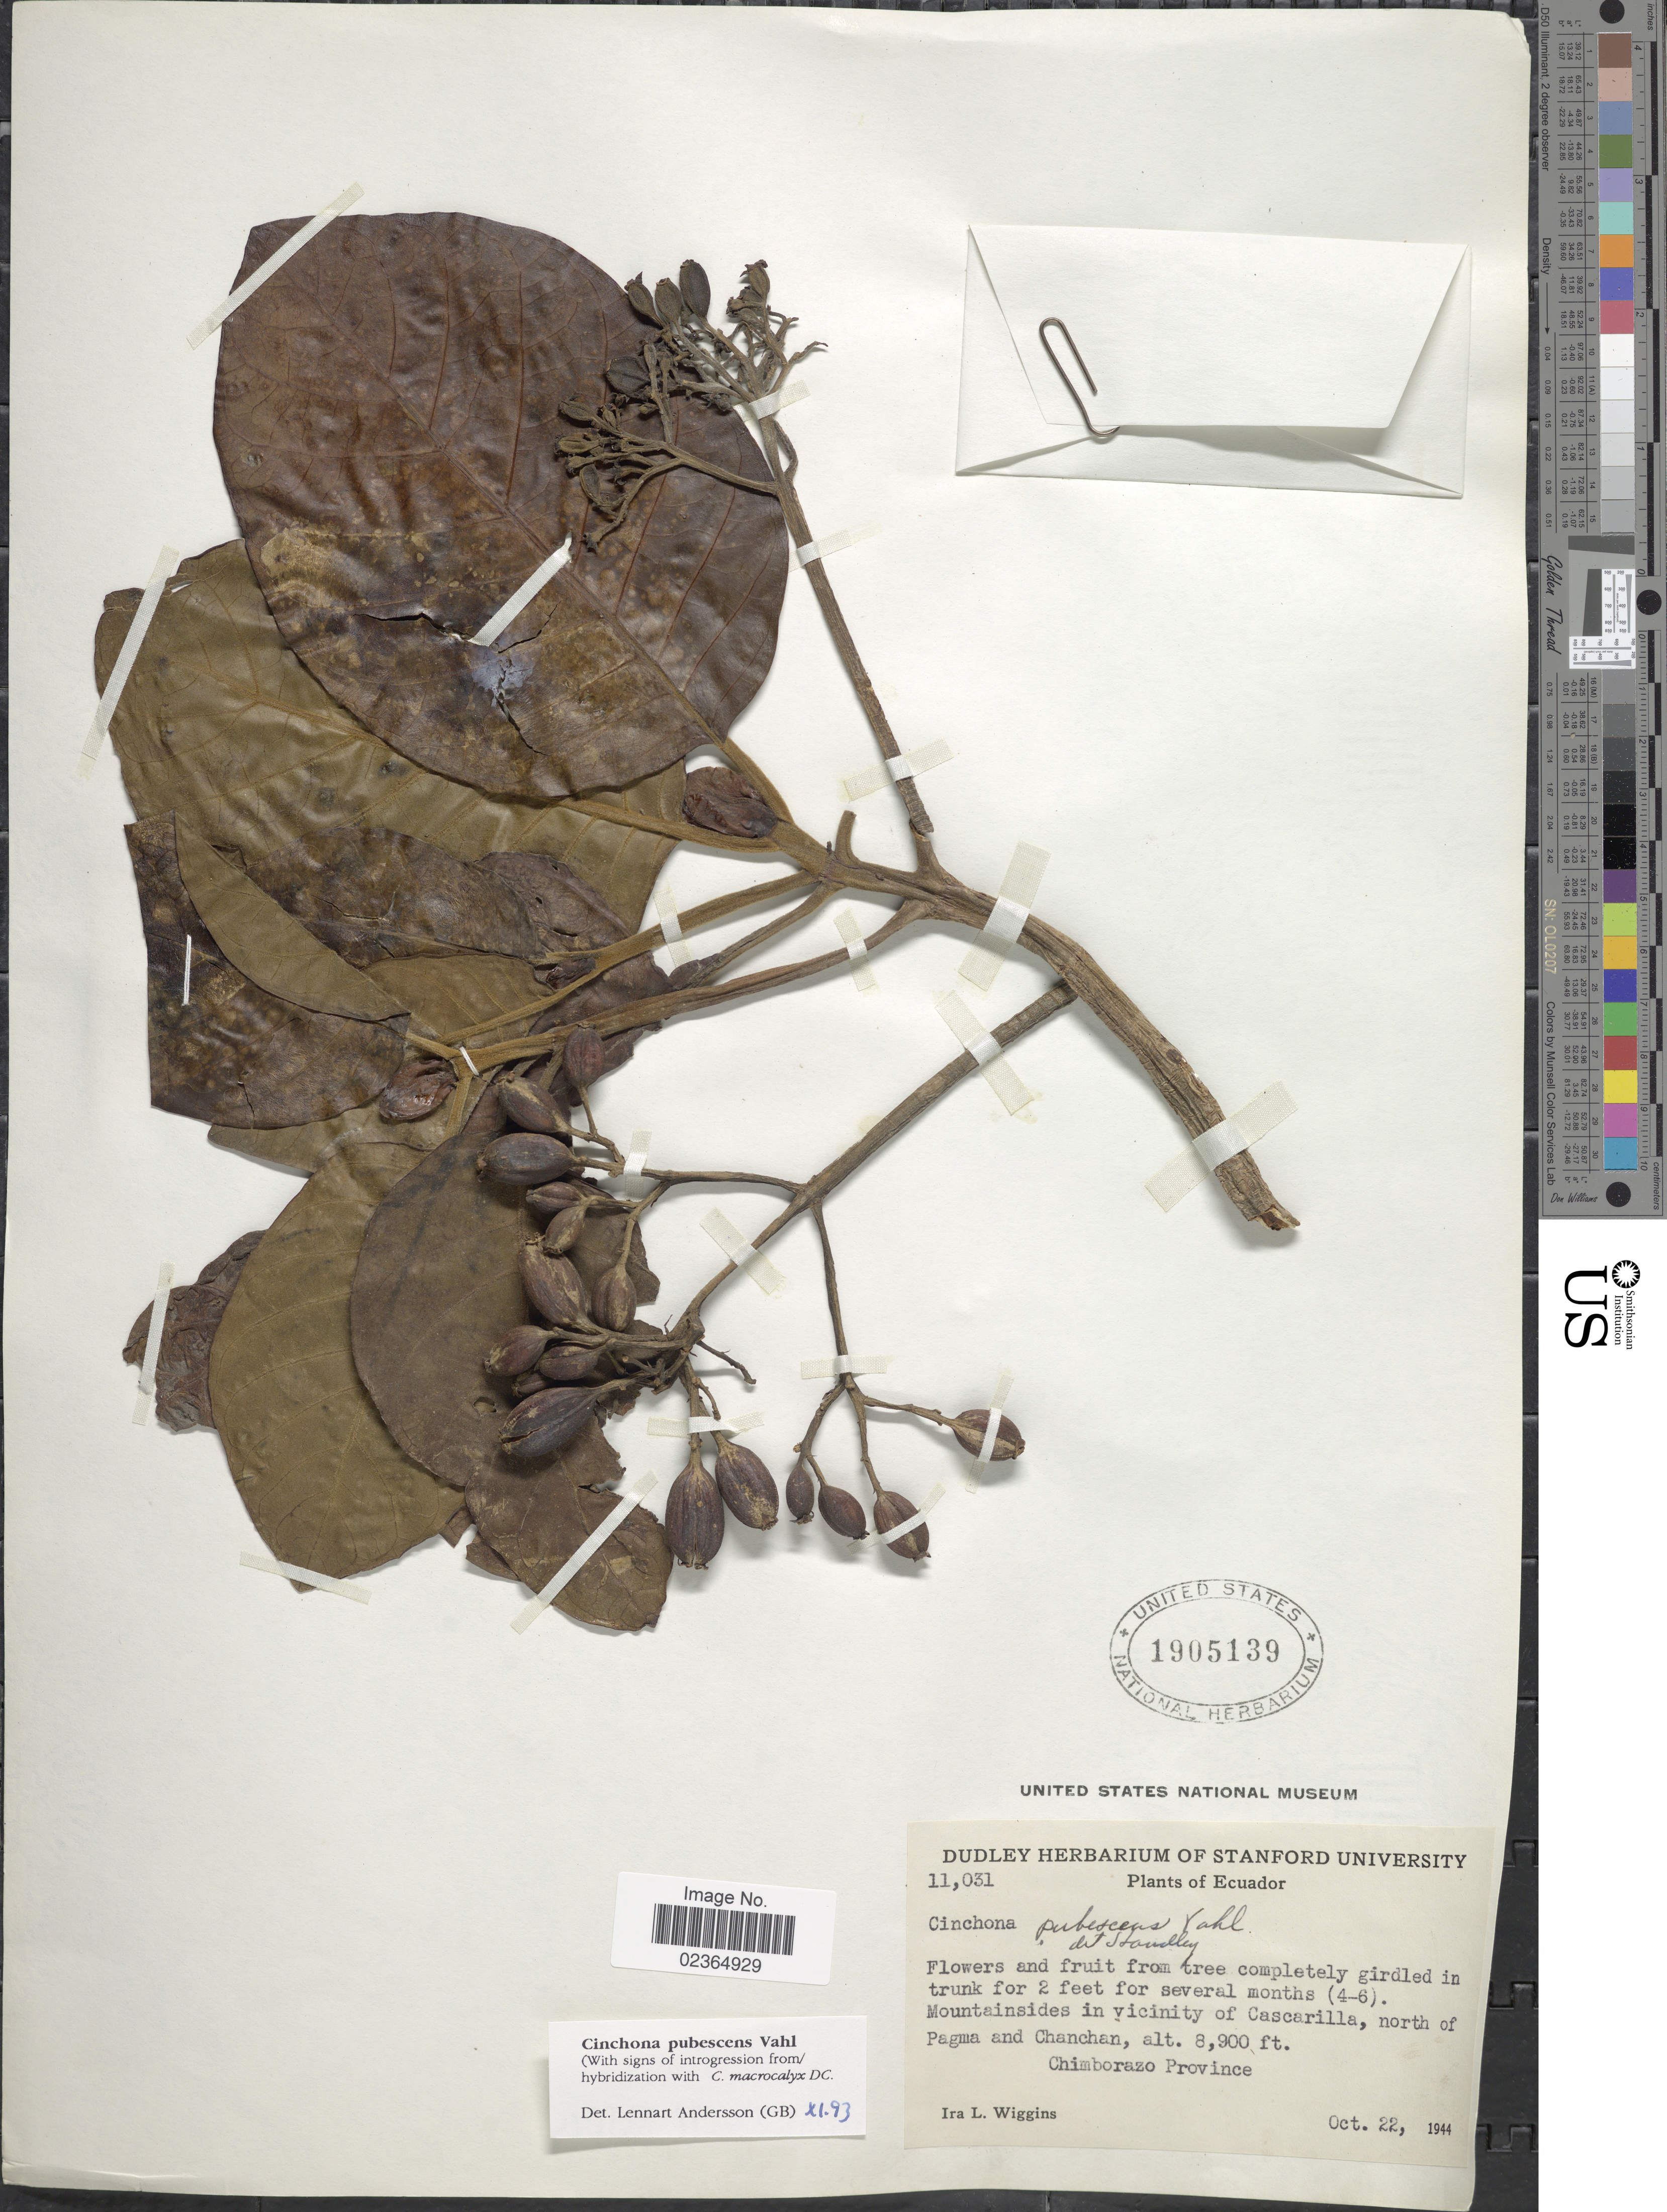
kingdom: Plantae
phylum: Tracheophyta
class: Magnoliopsida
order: Gentianales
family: Rubiaceae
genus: Cinchona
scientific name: Cinchona pubescens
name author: Vahl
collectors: I. L. Wiggins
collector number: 11031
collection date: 1944-10-22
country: Ecuador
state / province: Chimborazo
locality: Mountainsides in vicinity of Cascarilla, north of Pagma and Chanchan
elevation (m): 2713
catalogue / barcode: US 1905139